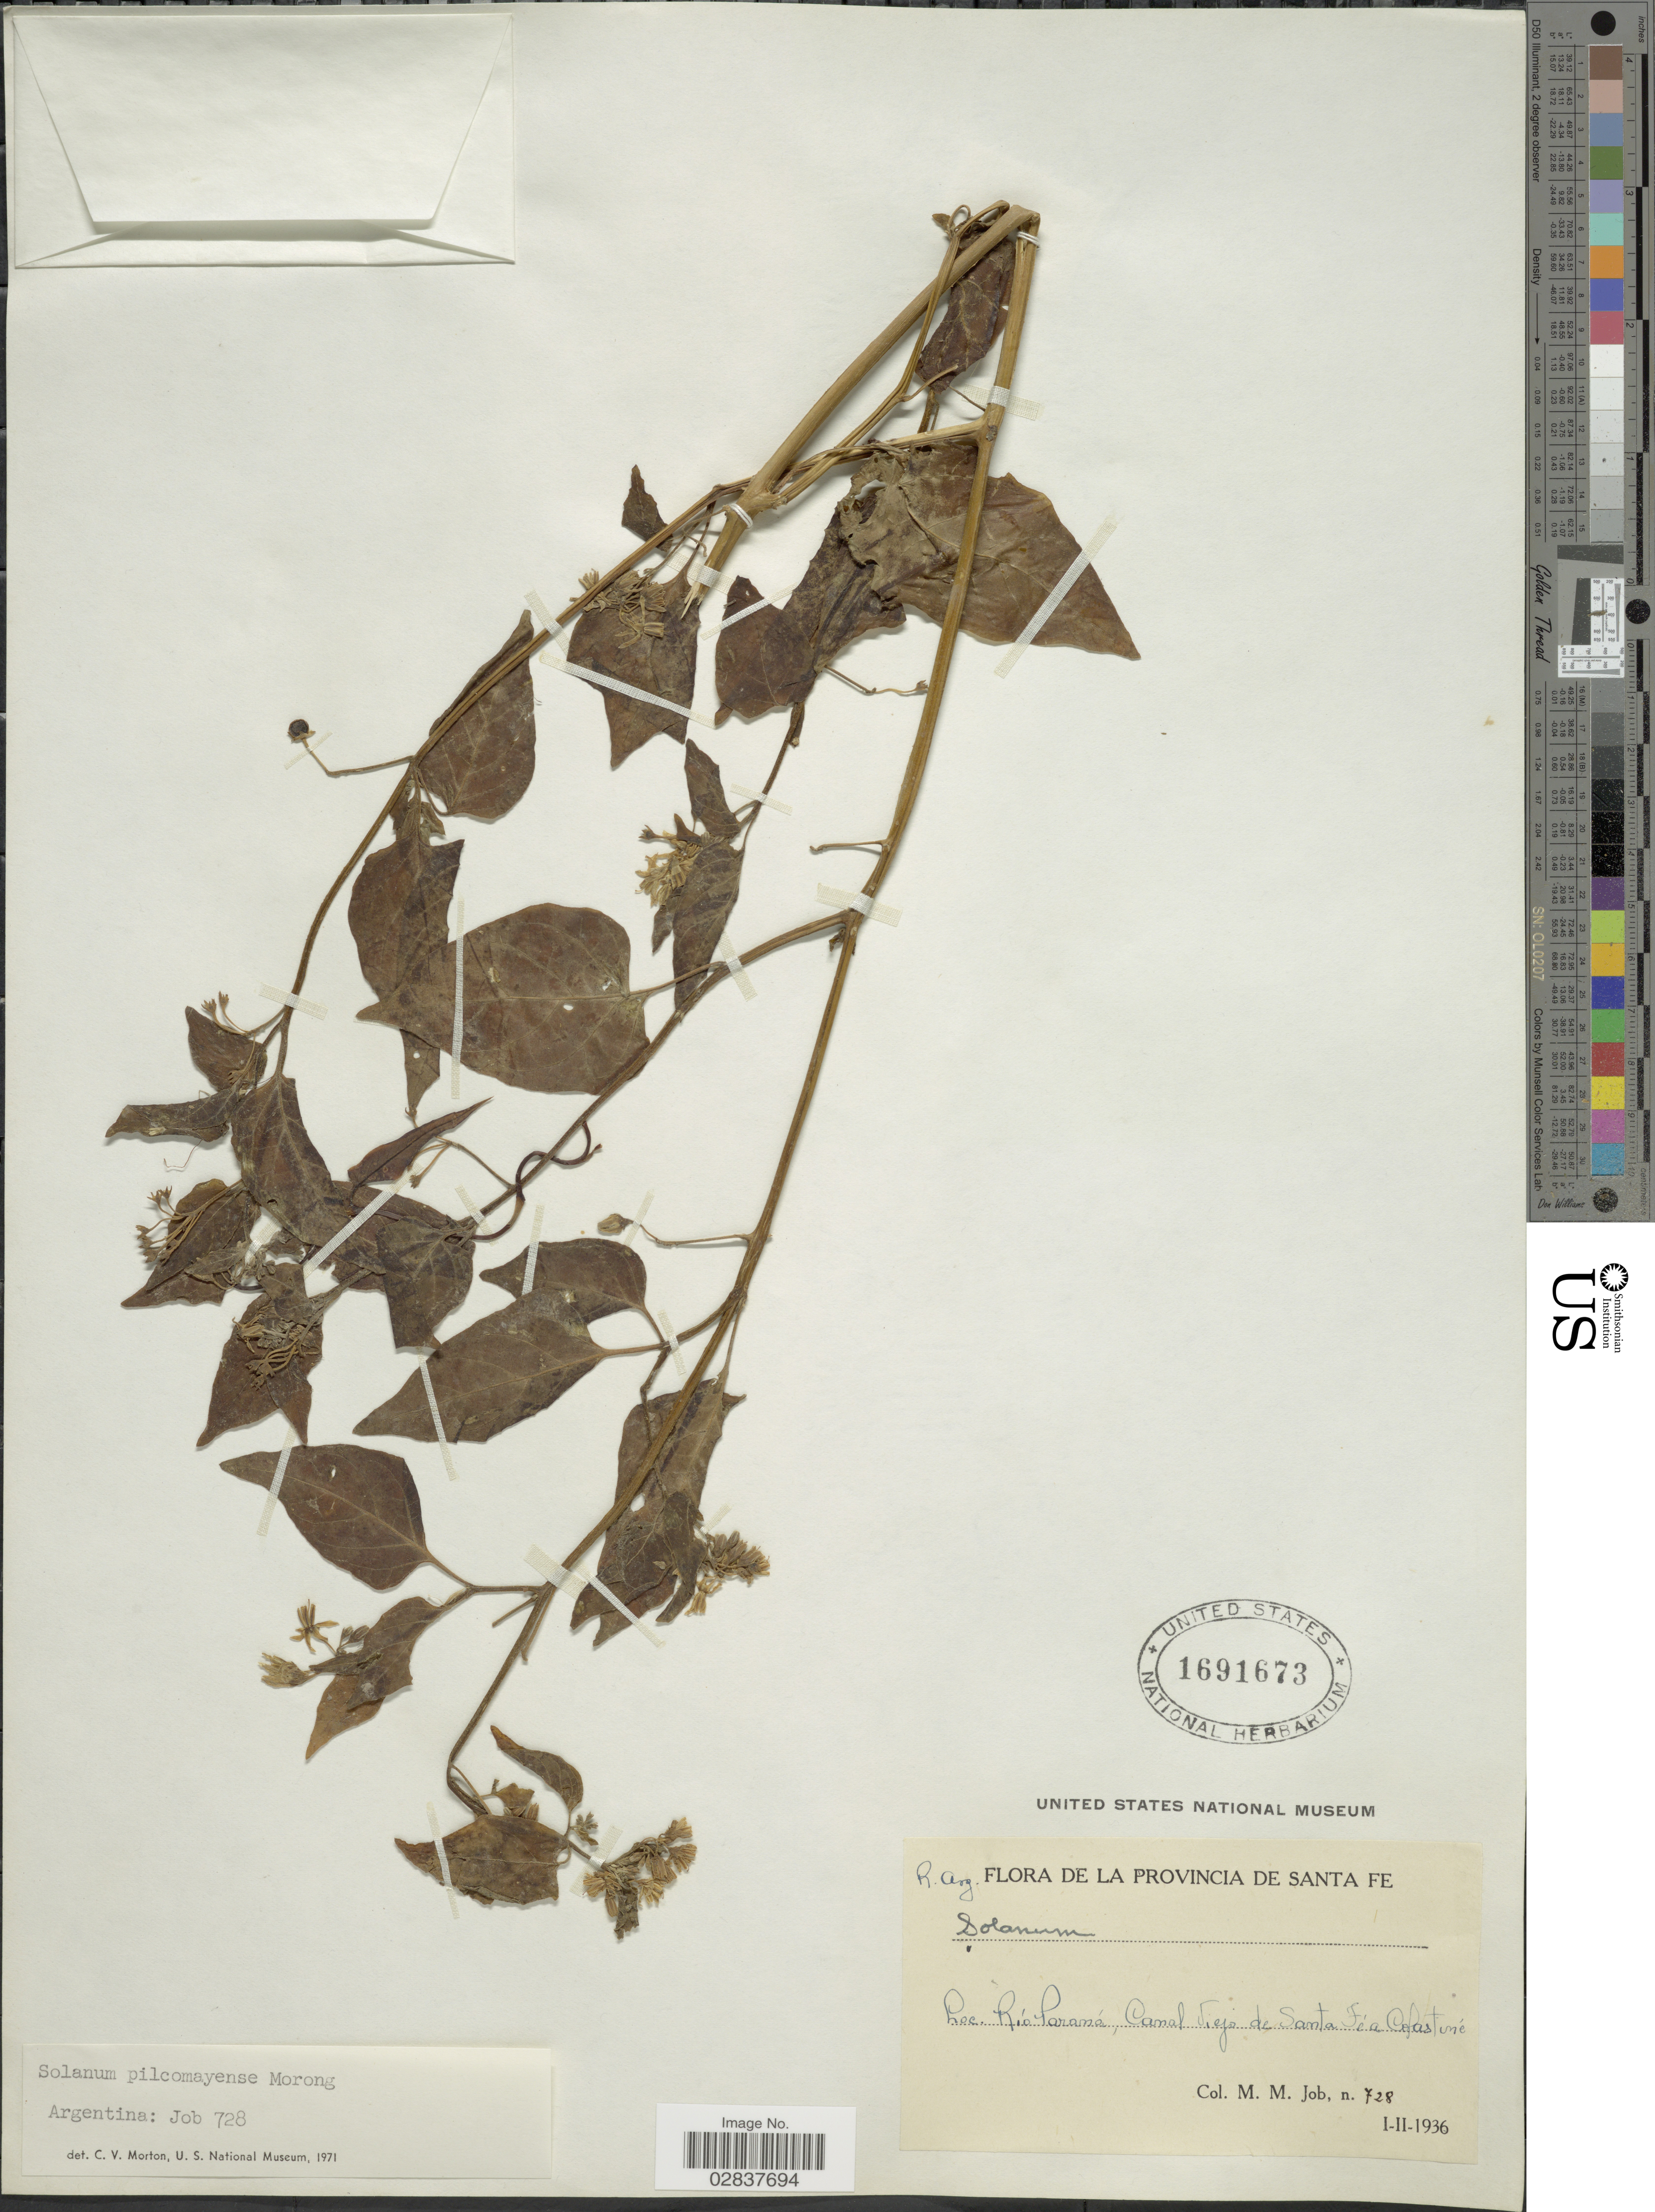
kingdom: Plantae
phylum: Tracheophyta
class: Magnoliopsida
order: Solanales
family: Solanaceae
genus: Solanum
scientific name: Solanum pilcomayense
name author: Morong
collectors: M. Job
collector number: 728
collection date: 1936-02-01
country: Argentina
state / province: Santa Fe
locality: Río Paraná, Canal Viejo de Santa Fé a Colantine.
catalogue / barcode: US 1691673